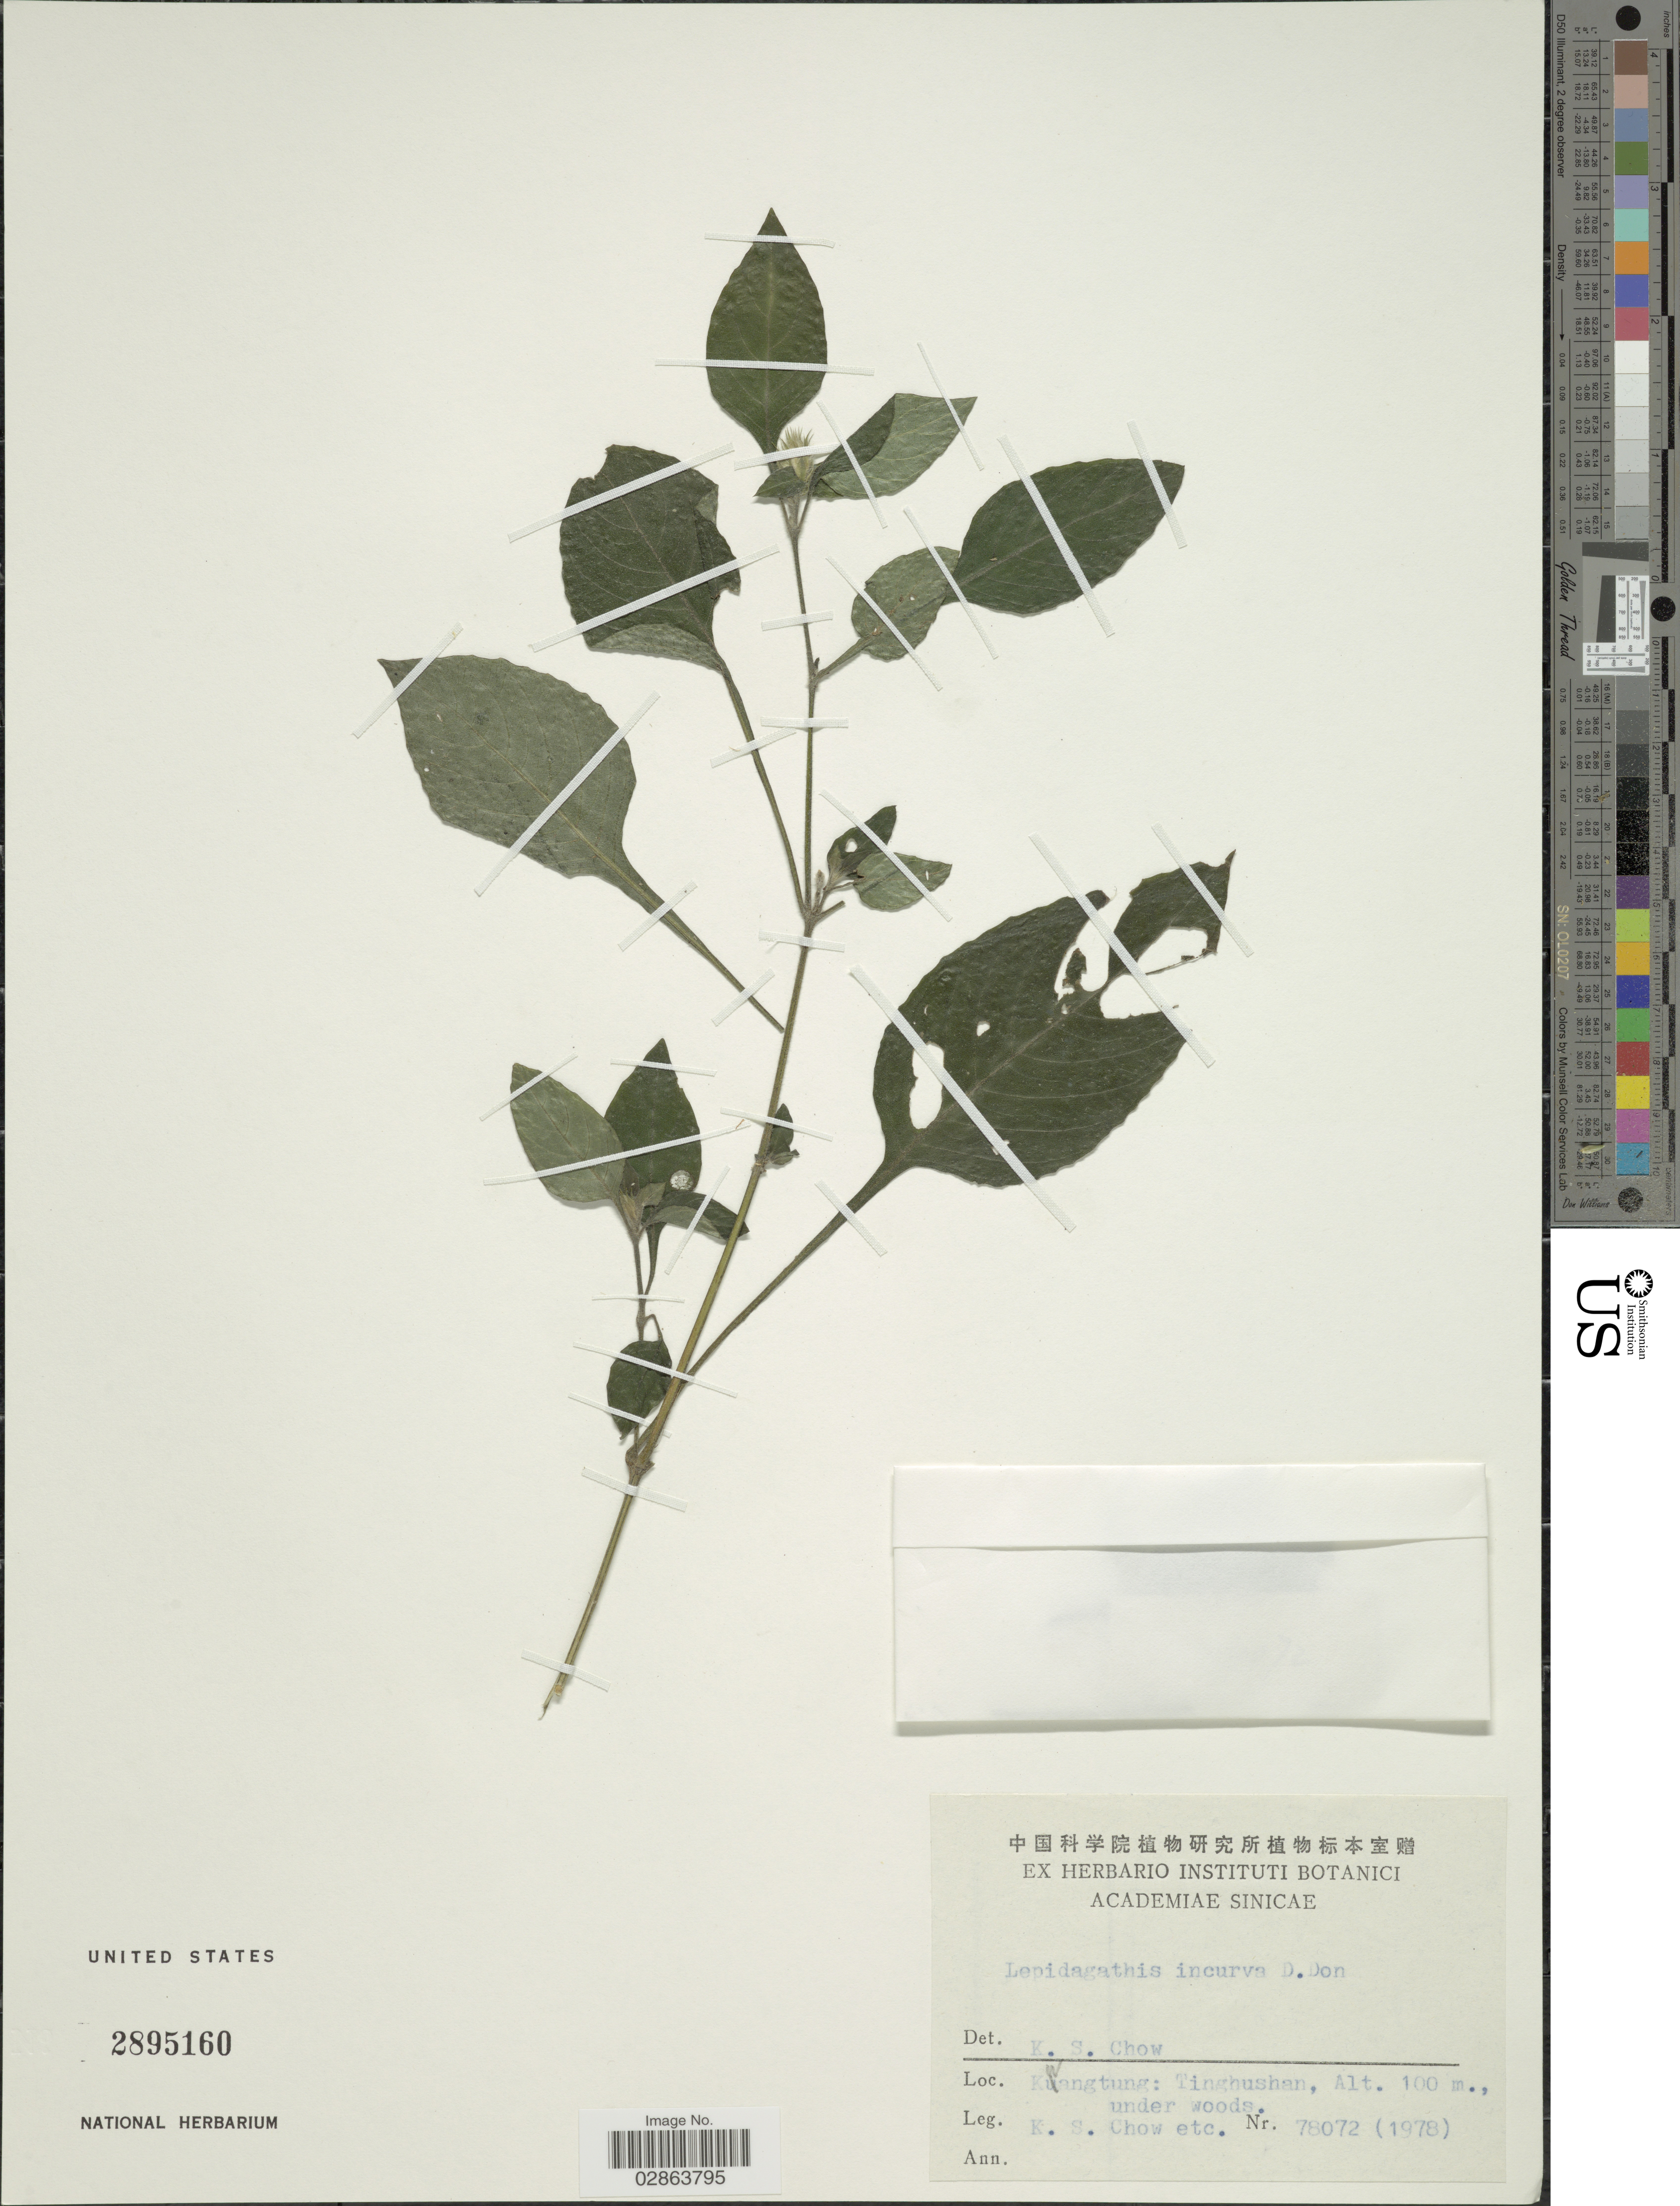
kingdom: Plantae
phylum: Tracheophyta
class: Magnoliopsida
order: Lamiales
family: Acanthaceae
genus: Lepidagathis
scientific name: Lepidagathis incurva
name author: Buch.-Ham. ex D. Don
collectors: K. S. Chow & et al.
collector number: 78072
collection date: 1978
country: China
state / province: Guangdong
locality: Kwangtung: Tinghushan.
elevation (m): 100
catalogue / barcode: US 2895160